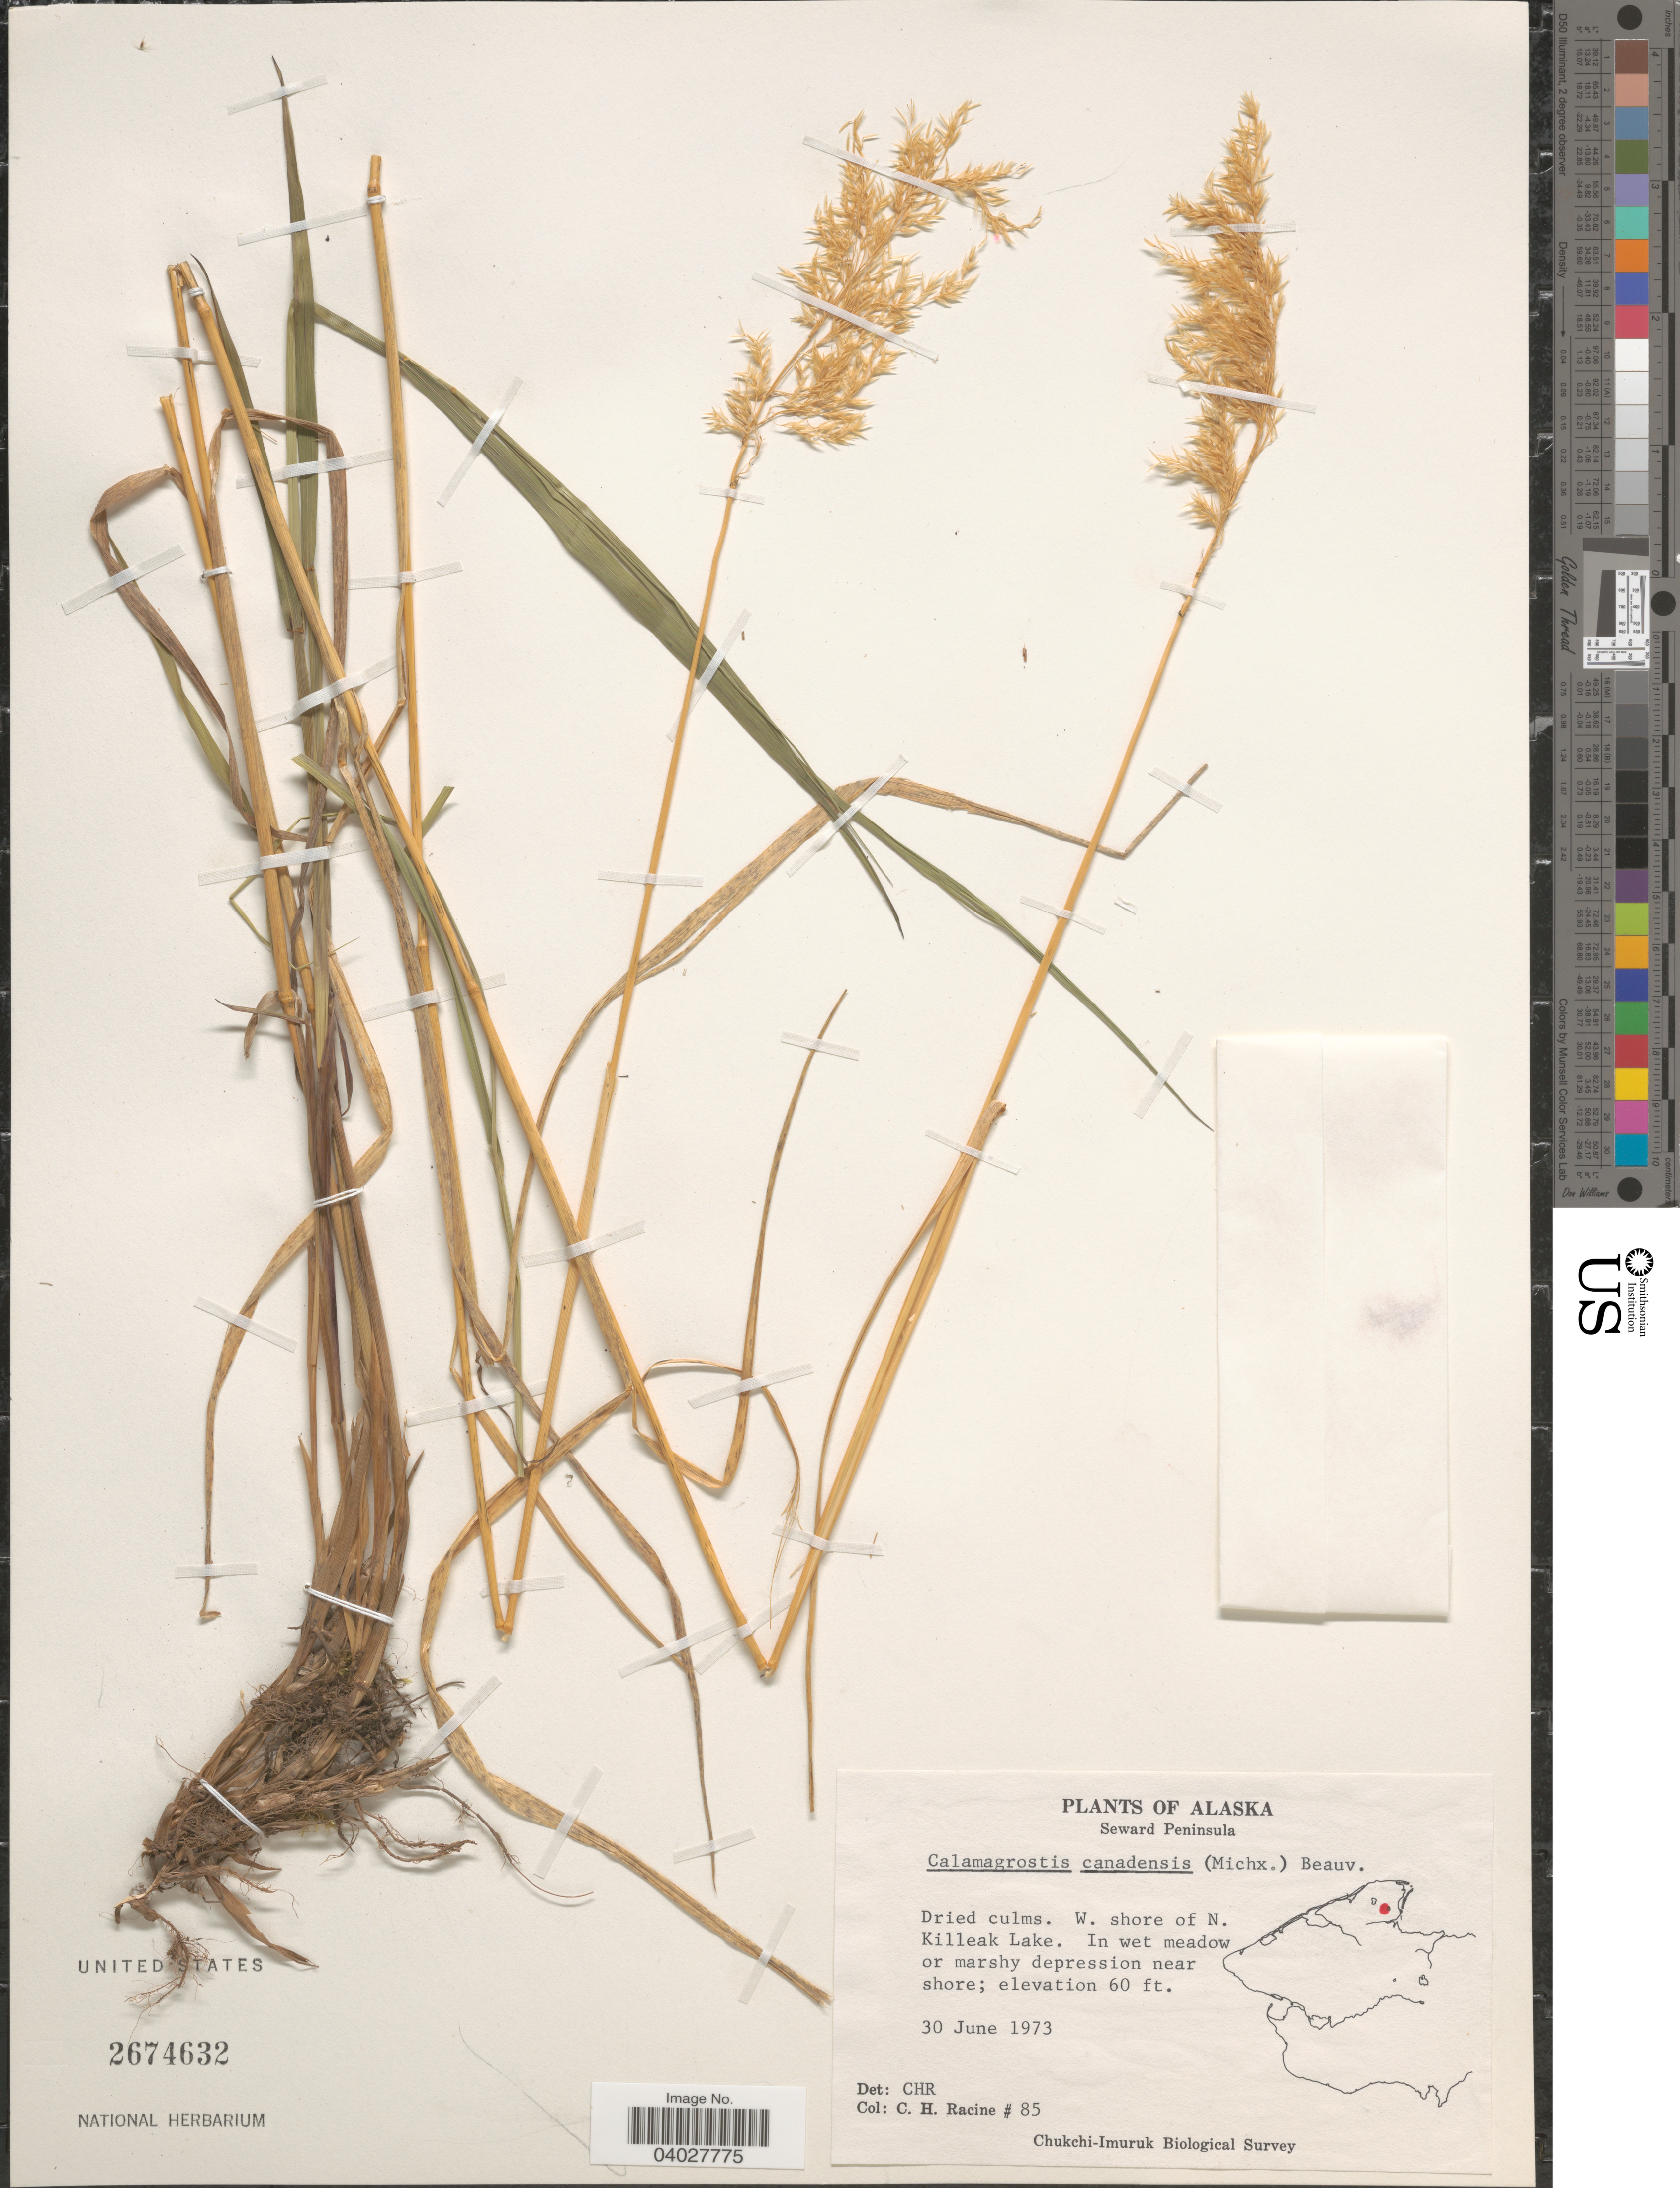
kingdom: Plantae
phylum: Tracheophyta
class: Liliopsida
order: Poales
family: Poaceae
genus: Calamagrostis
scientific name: Calamagrostis canadensis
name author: (Michx.) P. Beauv.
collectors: C. Racine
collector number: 85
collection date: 1973-06-30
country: United States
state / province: Alaska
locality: Seward Peninsula. W. shore of N. Killeak Lake. In wet meadow or marshy depression near shore.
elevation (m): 18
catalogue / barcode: US 2674632